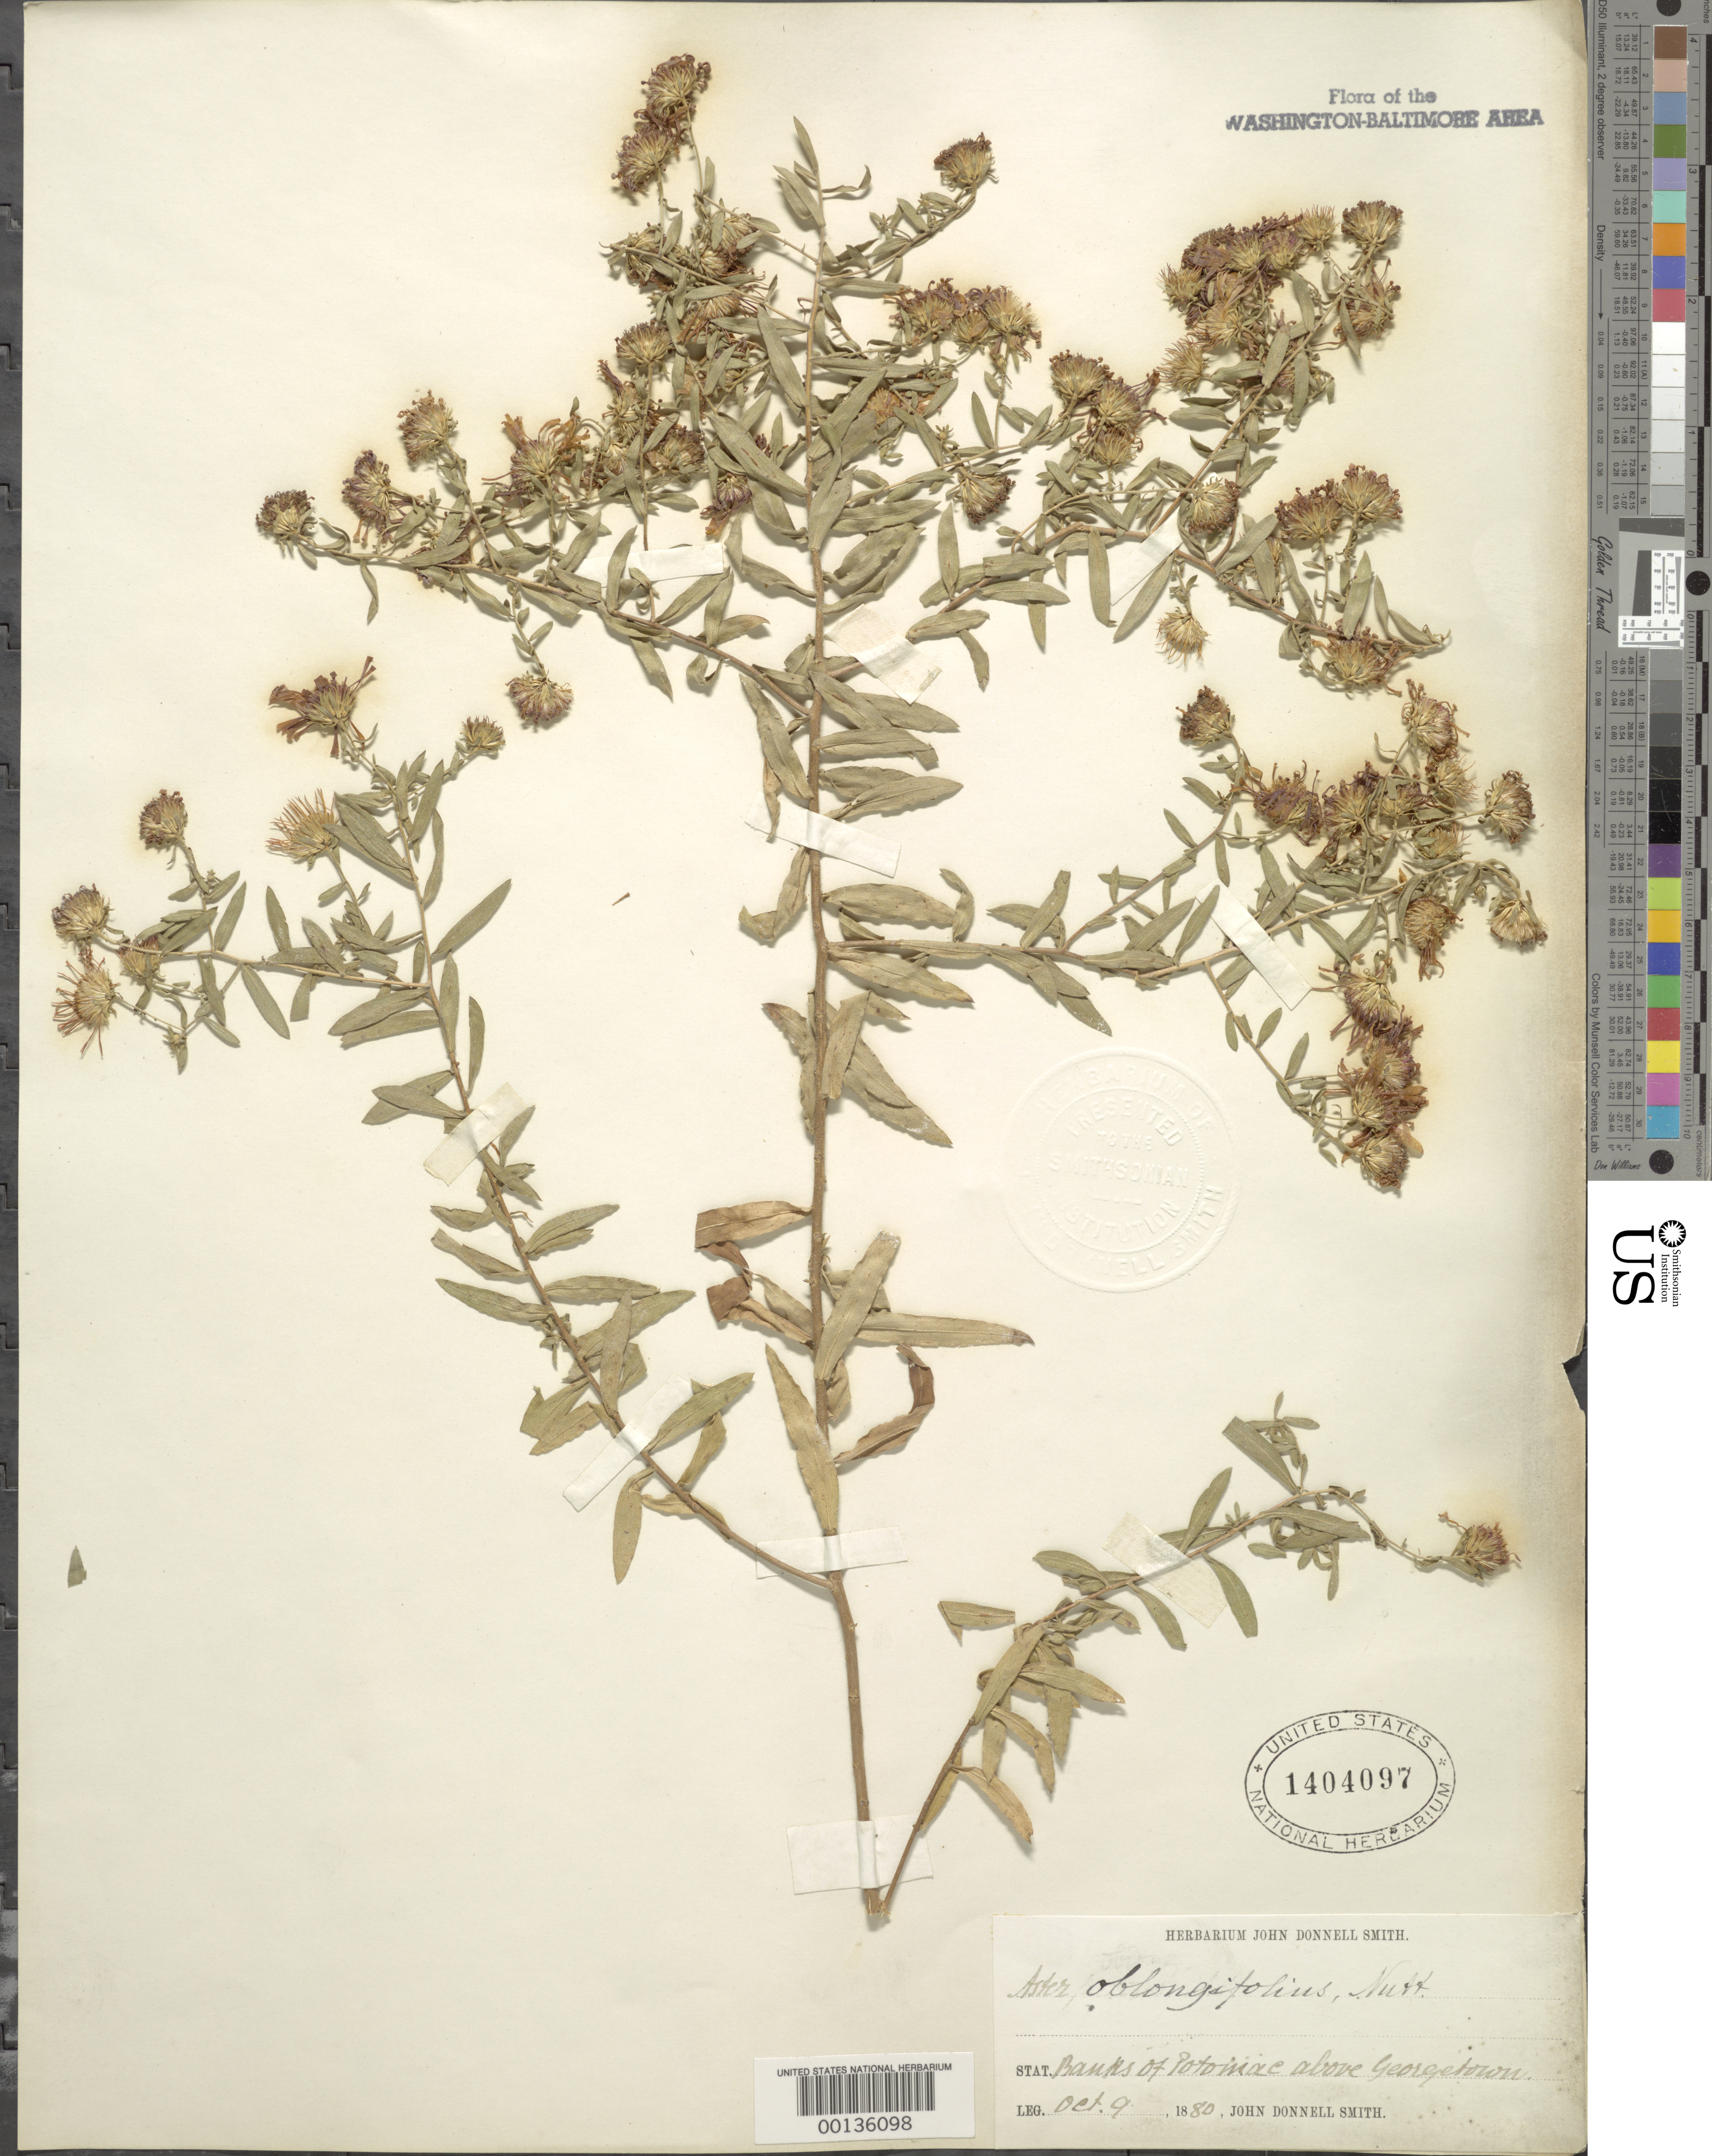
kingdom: Plantae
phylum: Tracheophyta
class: Magnoliopsida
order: Asterales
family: Asteraceae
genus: Symphyotrichum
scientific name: Symphyotrichum oblongifolium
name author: (Nutt.) G.L. Nesom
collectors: J. Donnell Smith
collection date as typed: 09 Oct 1880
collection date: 1880-10-09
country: United States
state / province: Maryland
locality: Potomac Banks above Georgetown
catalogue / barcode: US 1404097